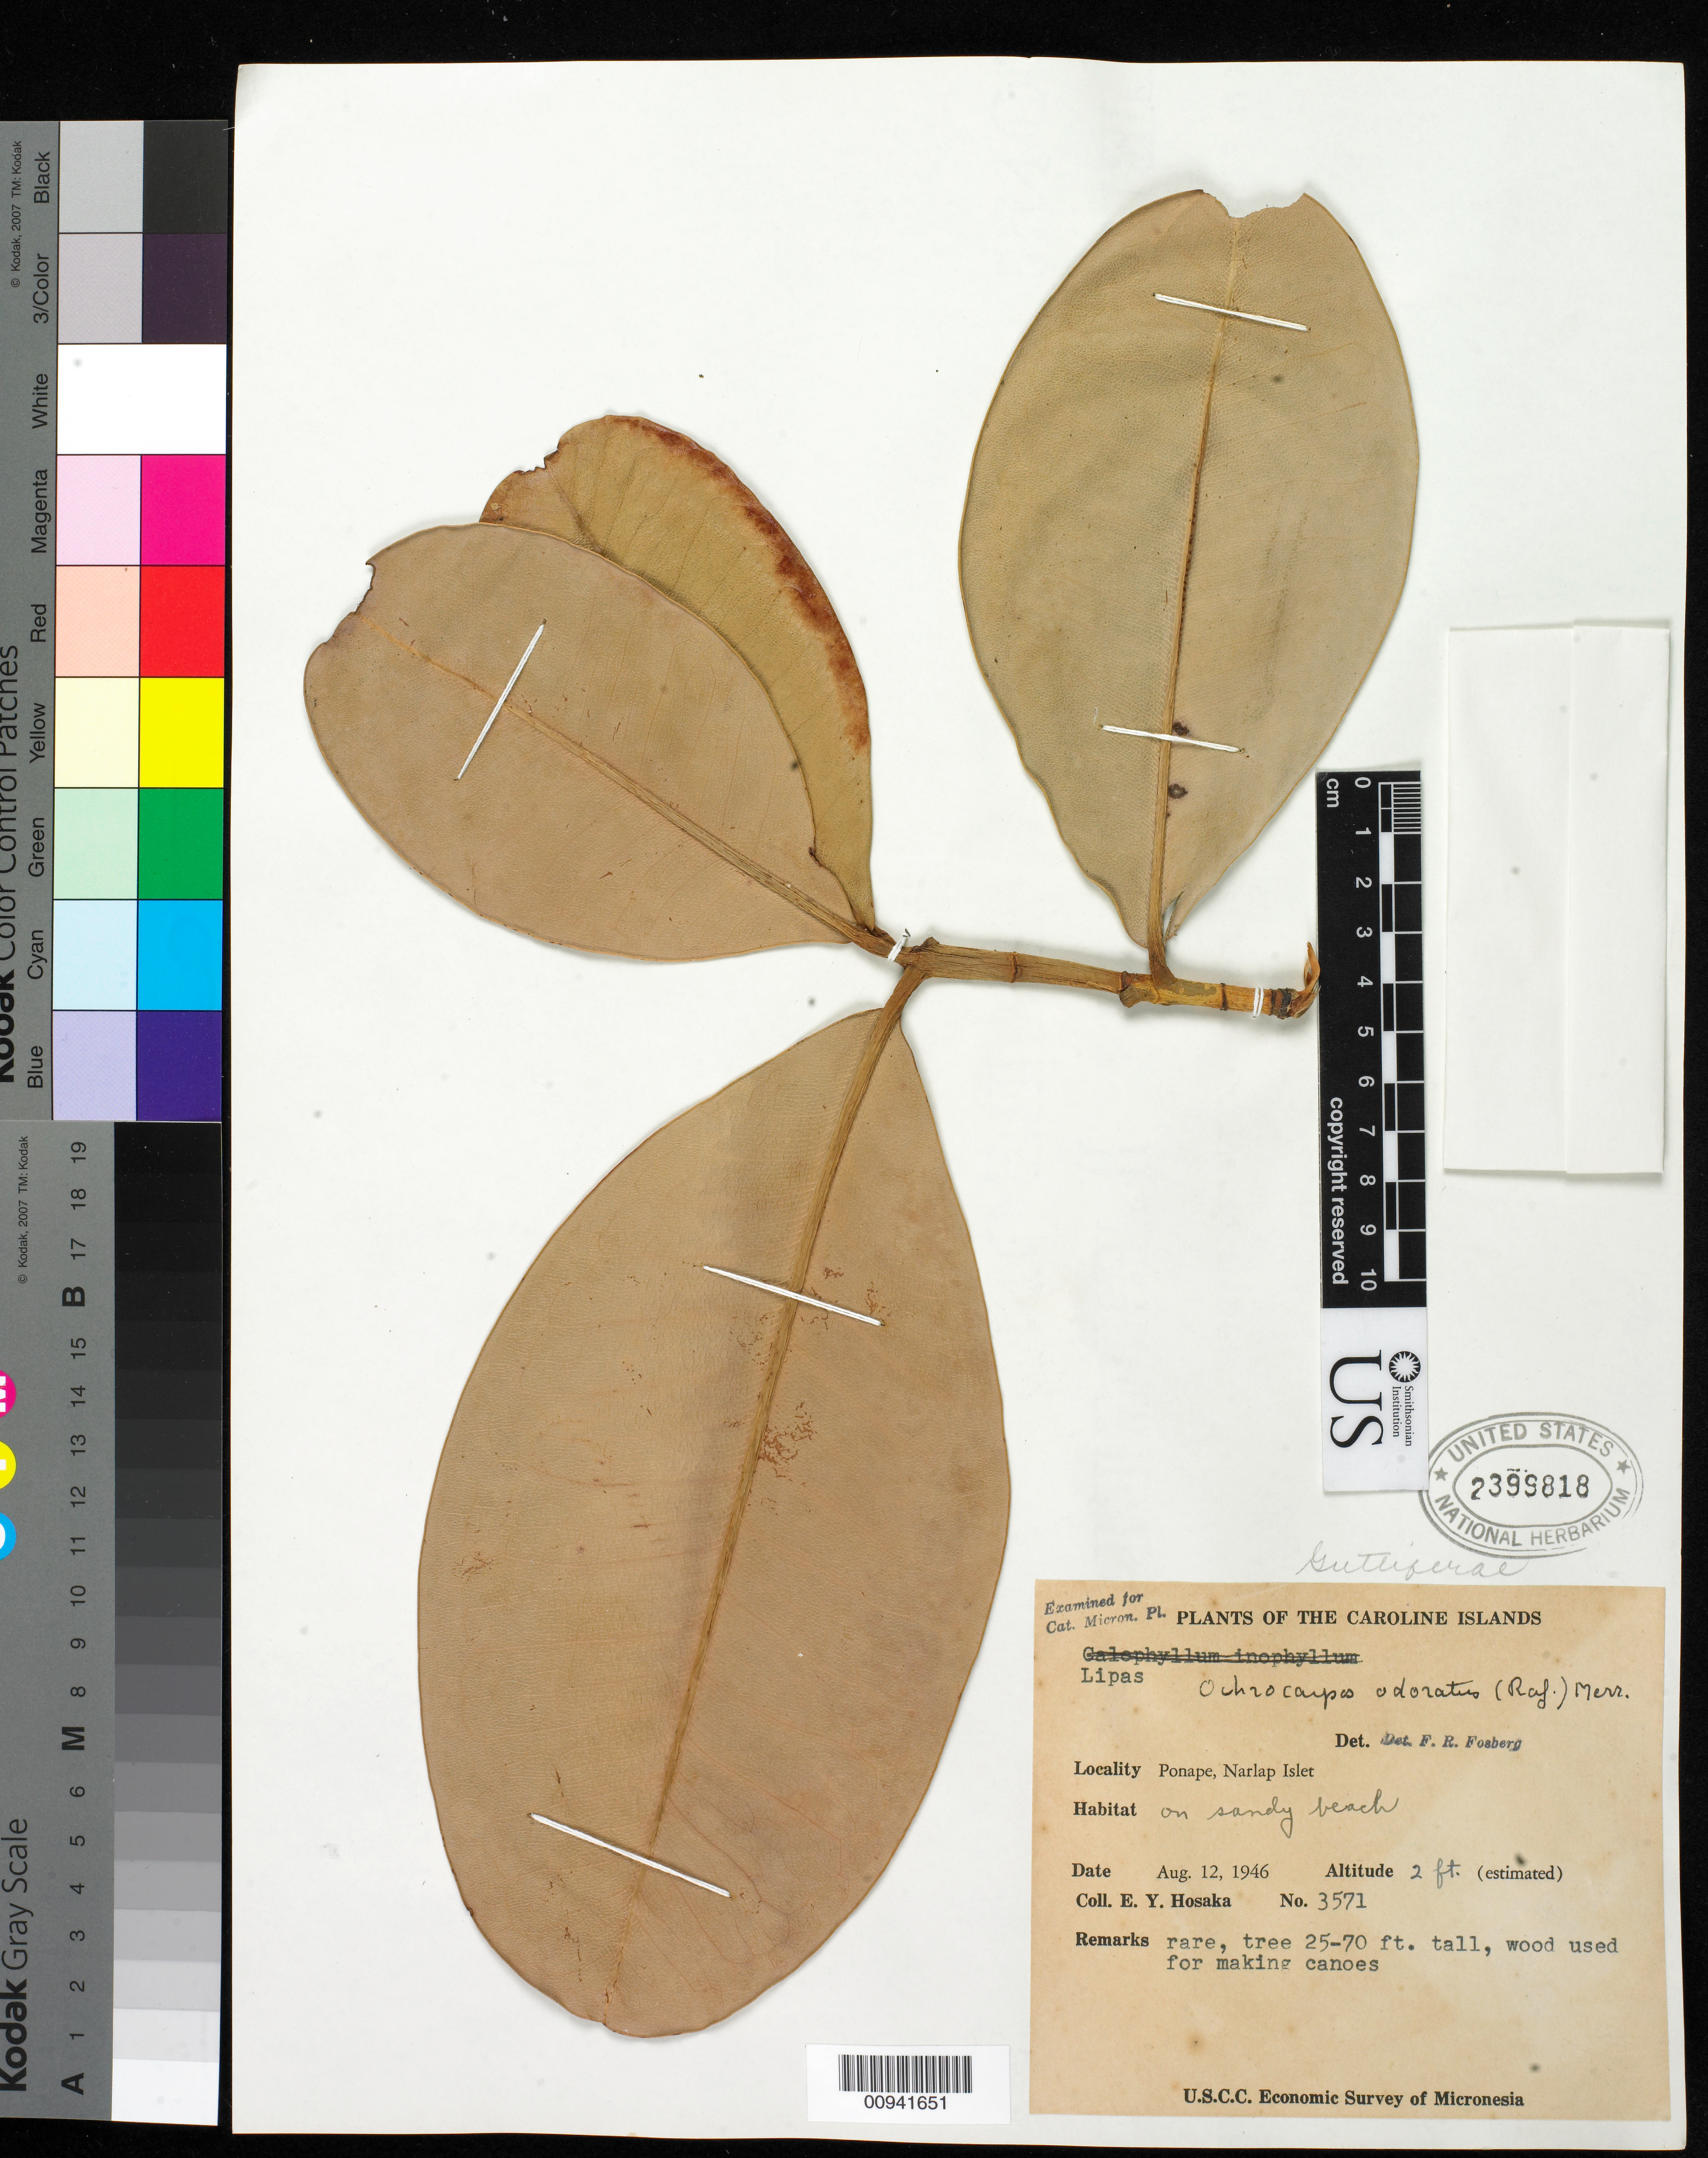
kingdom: Plantae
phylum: Tracheophyta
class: Magnoliopsida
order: Malpighiales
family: Calophyllaceae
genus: Mammea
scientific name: Mammea ochrocarpus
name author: (Raf.) Kosterm.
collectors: F. R. Fosberg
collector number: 3571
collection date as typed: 04 Aug 1946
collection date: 1946-08-04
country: Micronesia, Federated States of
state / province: Pohnpei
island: Kapingamarangi Atoll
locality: Turuaim Islet, Kapingamarangi Atoll.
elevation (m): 1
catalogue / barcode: US 2399818